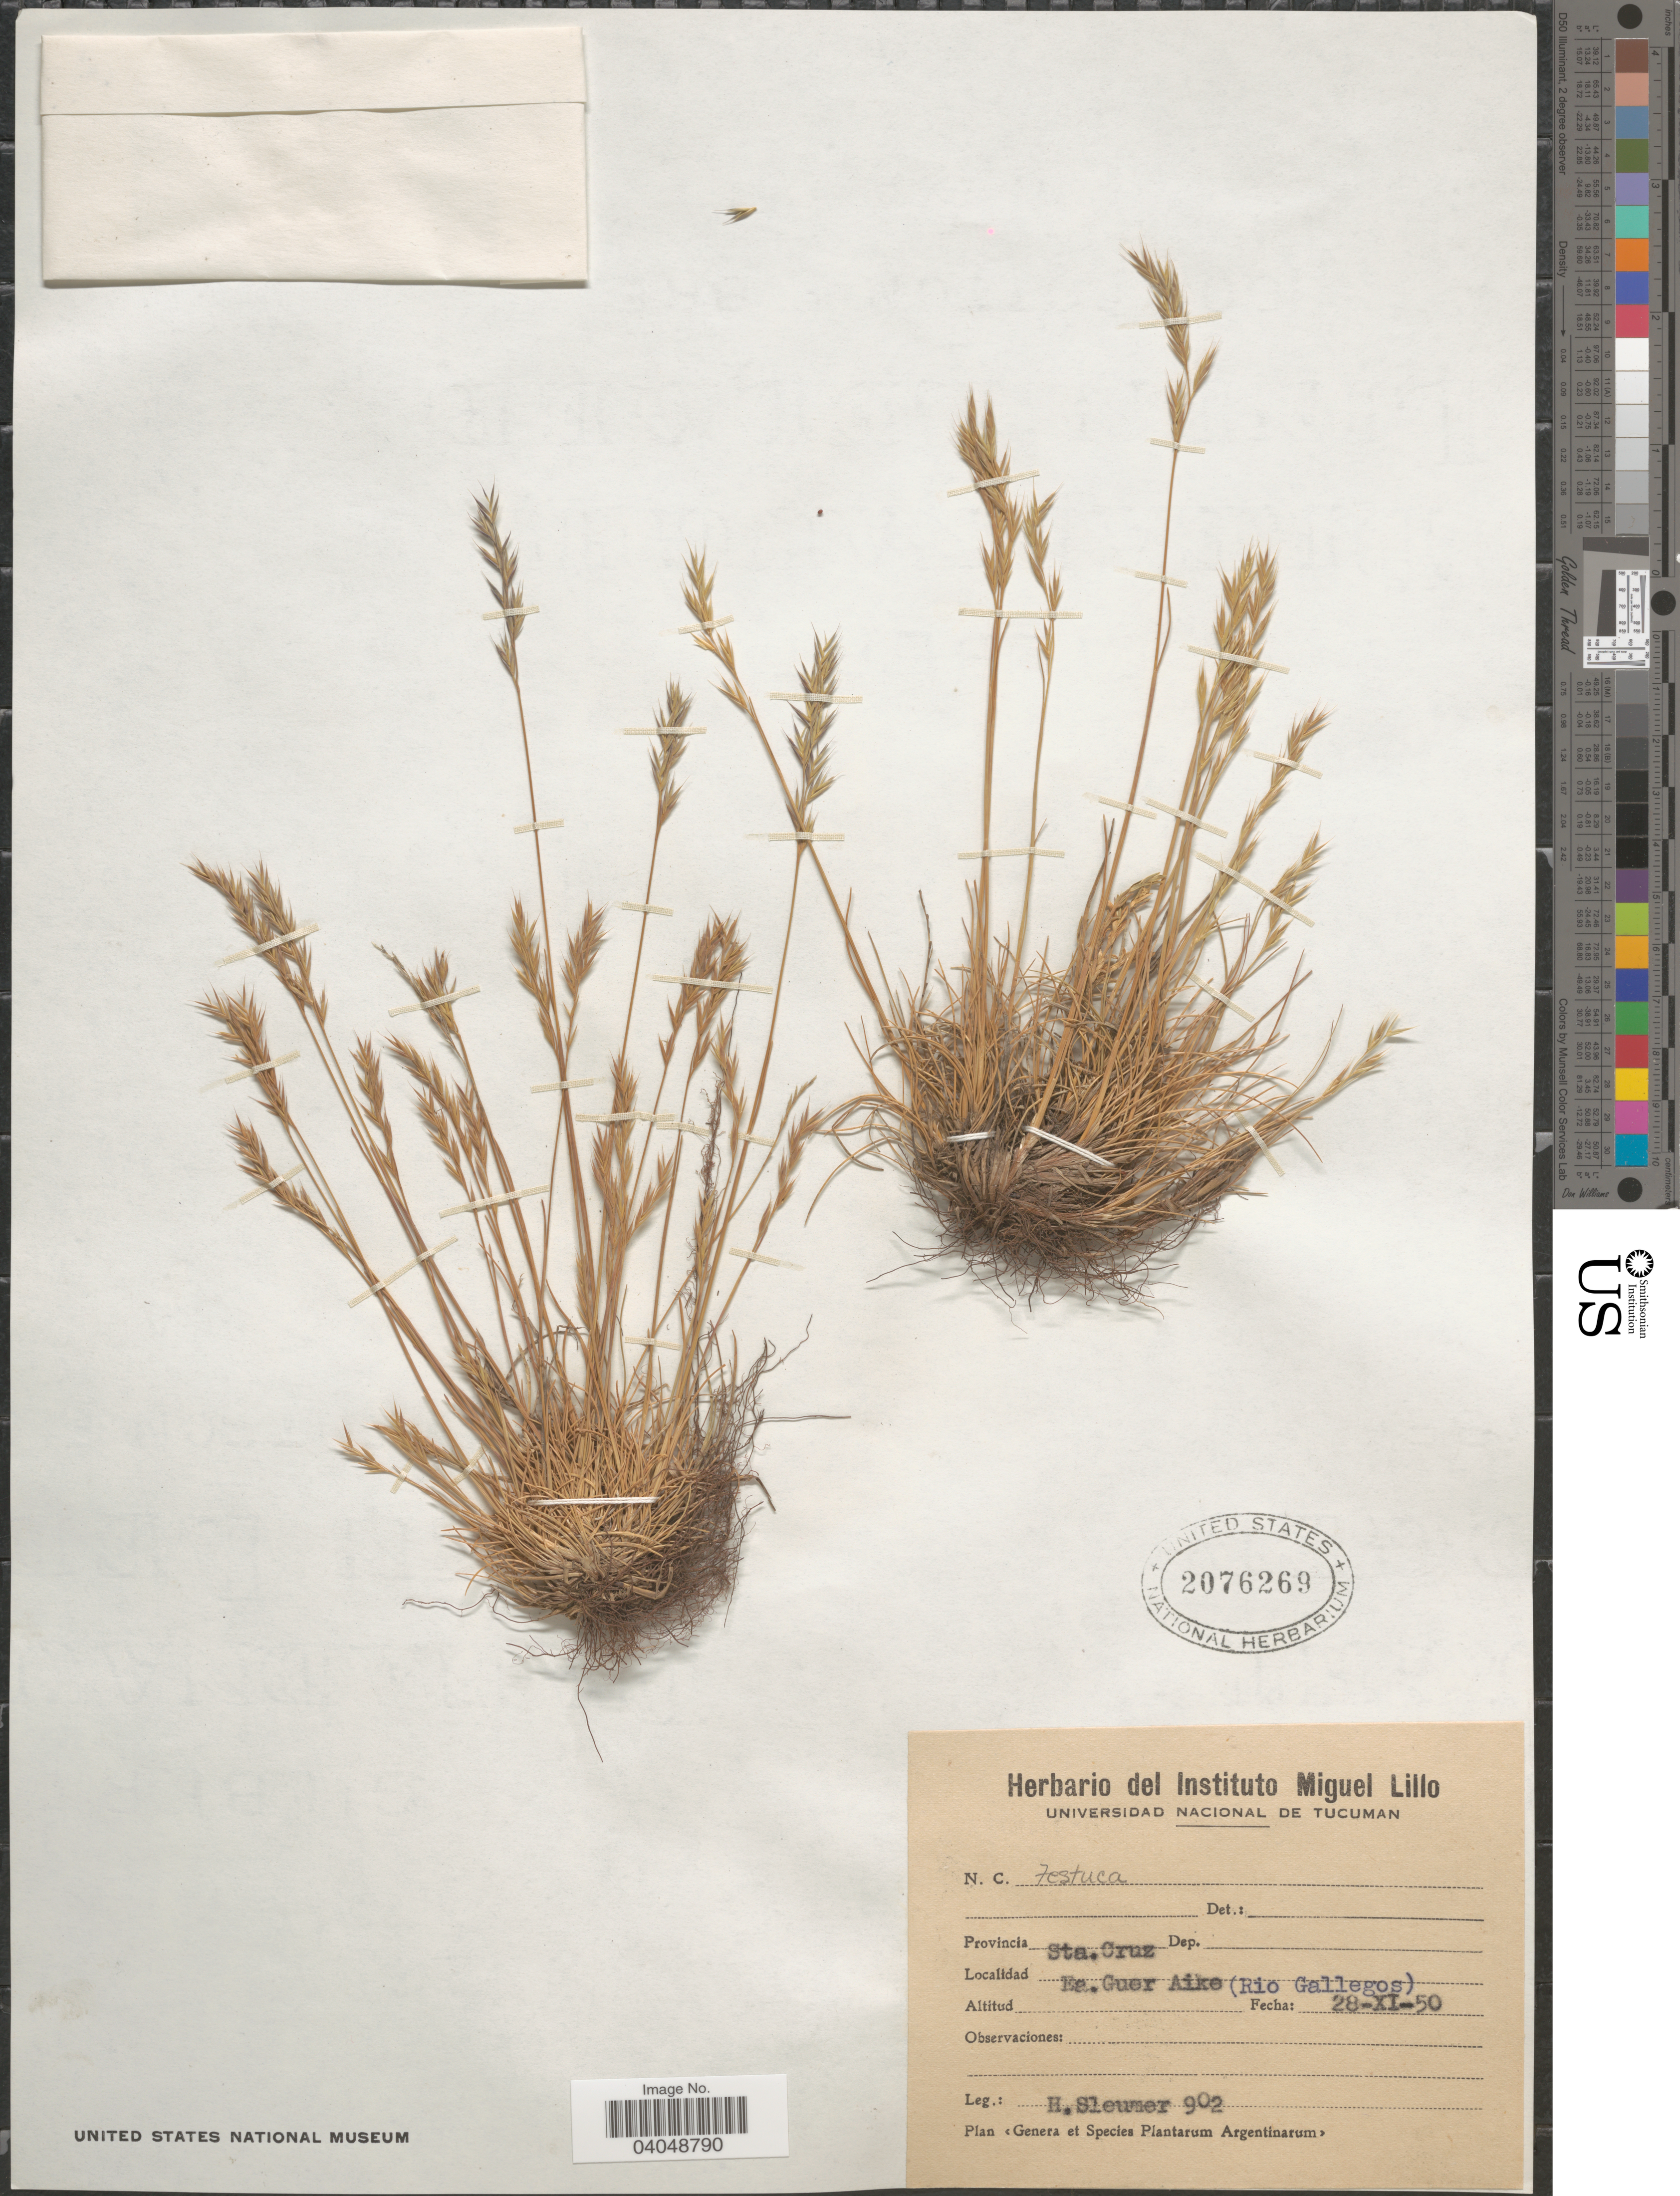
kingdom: Plantae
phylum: Tracheophyta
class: Liliopsida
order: Poales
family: Poaceae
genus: Festuca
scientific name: Festuca sp.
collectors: H. O. Sleumer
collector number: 902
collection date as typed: Transcribed d/m/y: 28/11/50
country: Argentina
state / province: Santa Cruz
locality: Ea.Guer Aike (Rio Gallegos).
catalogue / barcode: US 2076269